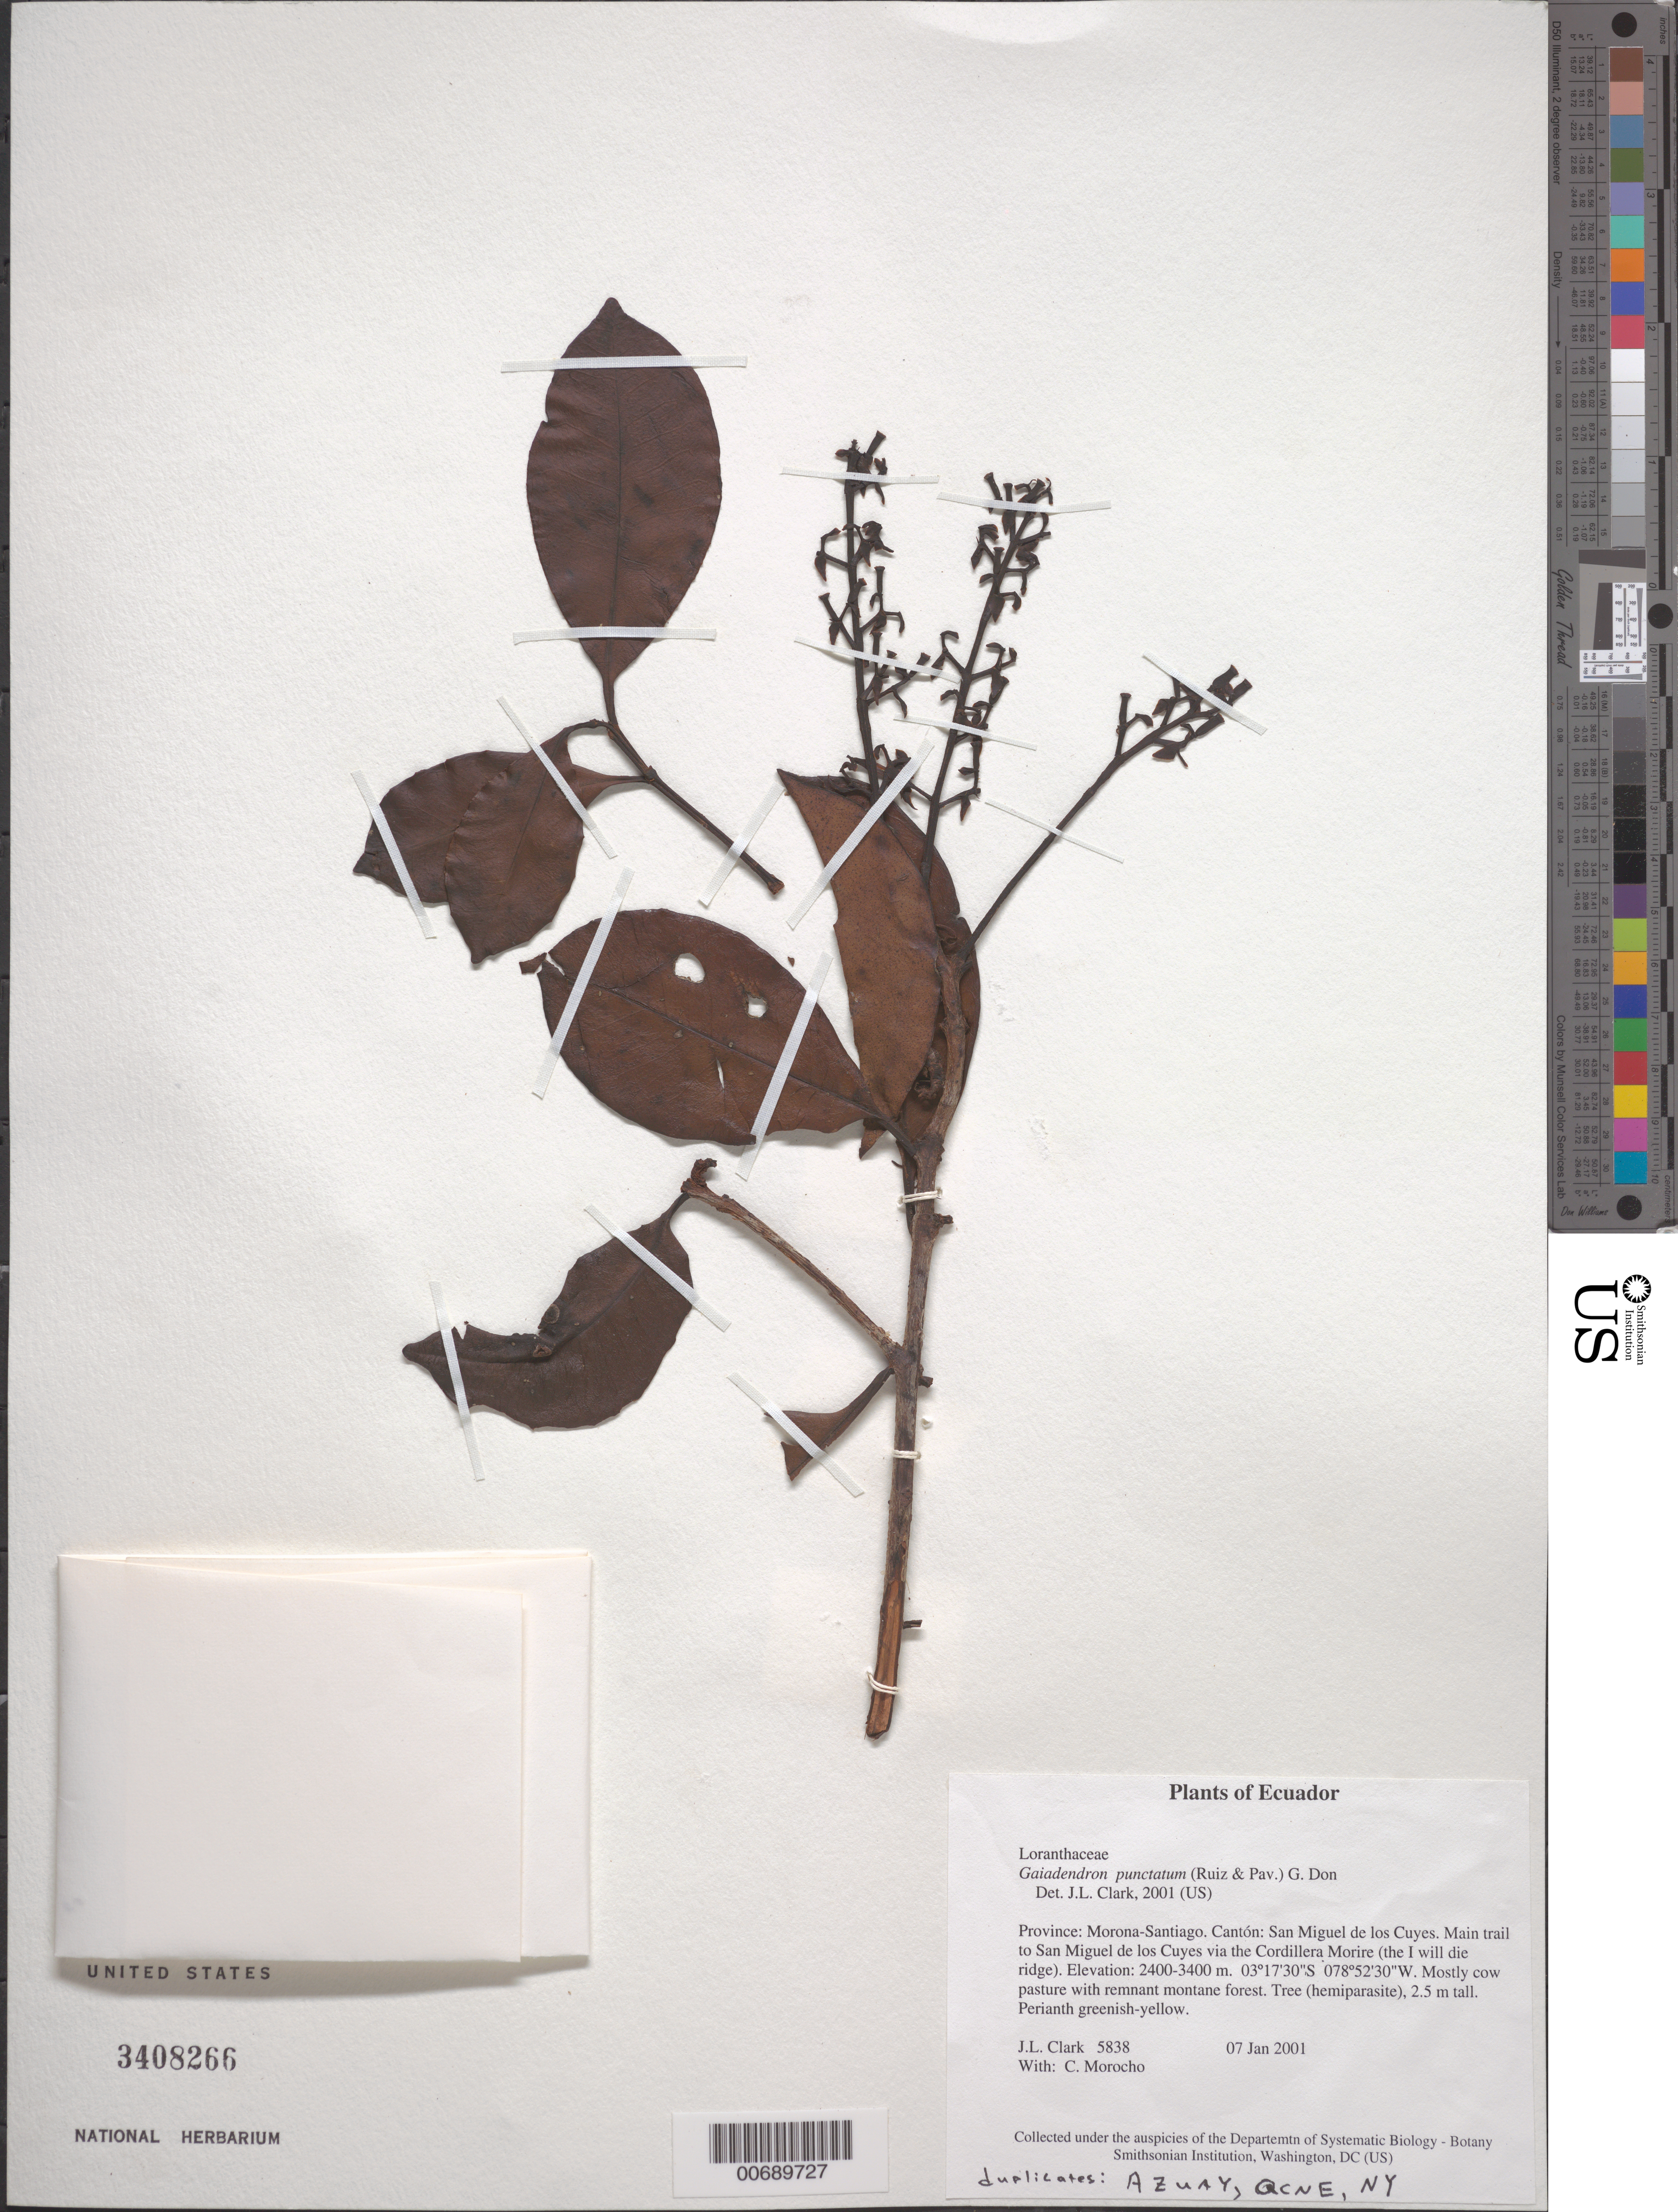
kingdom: Plantae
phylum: Tracheophyta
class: Magnoliopsida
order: Santalales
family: Loranthaceae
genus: Gaiadendron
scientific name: Gaiadendron punctatum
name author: (Ruiz & Pav.) G. Don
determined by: Clark, J. L., (SEL), The Marie Selby Botanical Garden (UNITED STATES)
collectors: J. L. Clark & C. Morocho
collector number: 5838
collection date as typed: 07 Jan 2001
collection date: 2001-01-07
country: Ecuador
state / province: Morona-Santiago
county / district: San Miguel de los Cuyes ?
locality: Main Trail to Sal Miguel de los Cuyes via the Cordillera Morire (The "I will die" Ridge). [Sal Miguel de Cuyes is listed as a city not a Canton of Morona-Santiago.]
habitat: Mostly cow pasture with remnant montane forest.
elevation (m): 2400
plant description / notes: AZUAY, NY, QCNE, US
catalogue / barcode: US 3408266